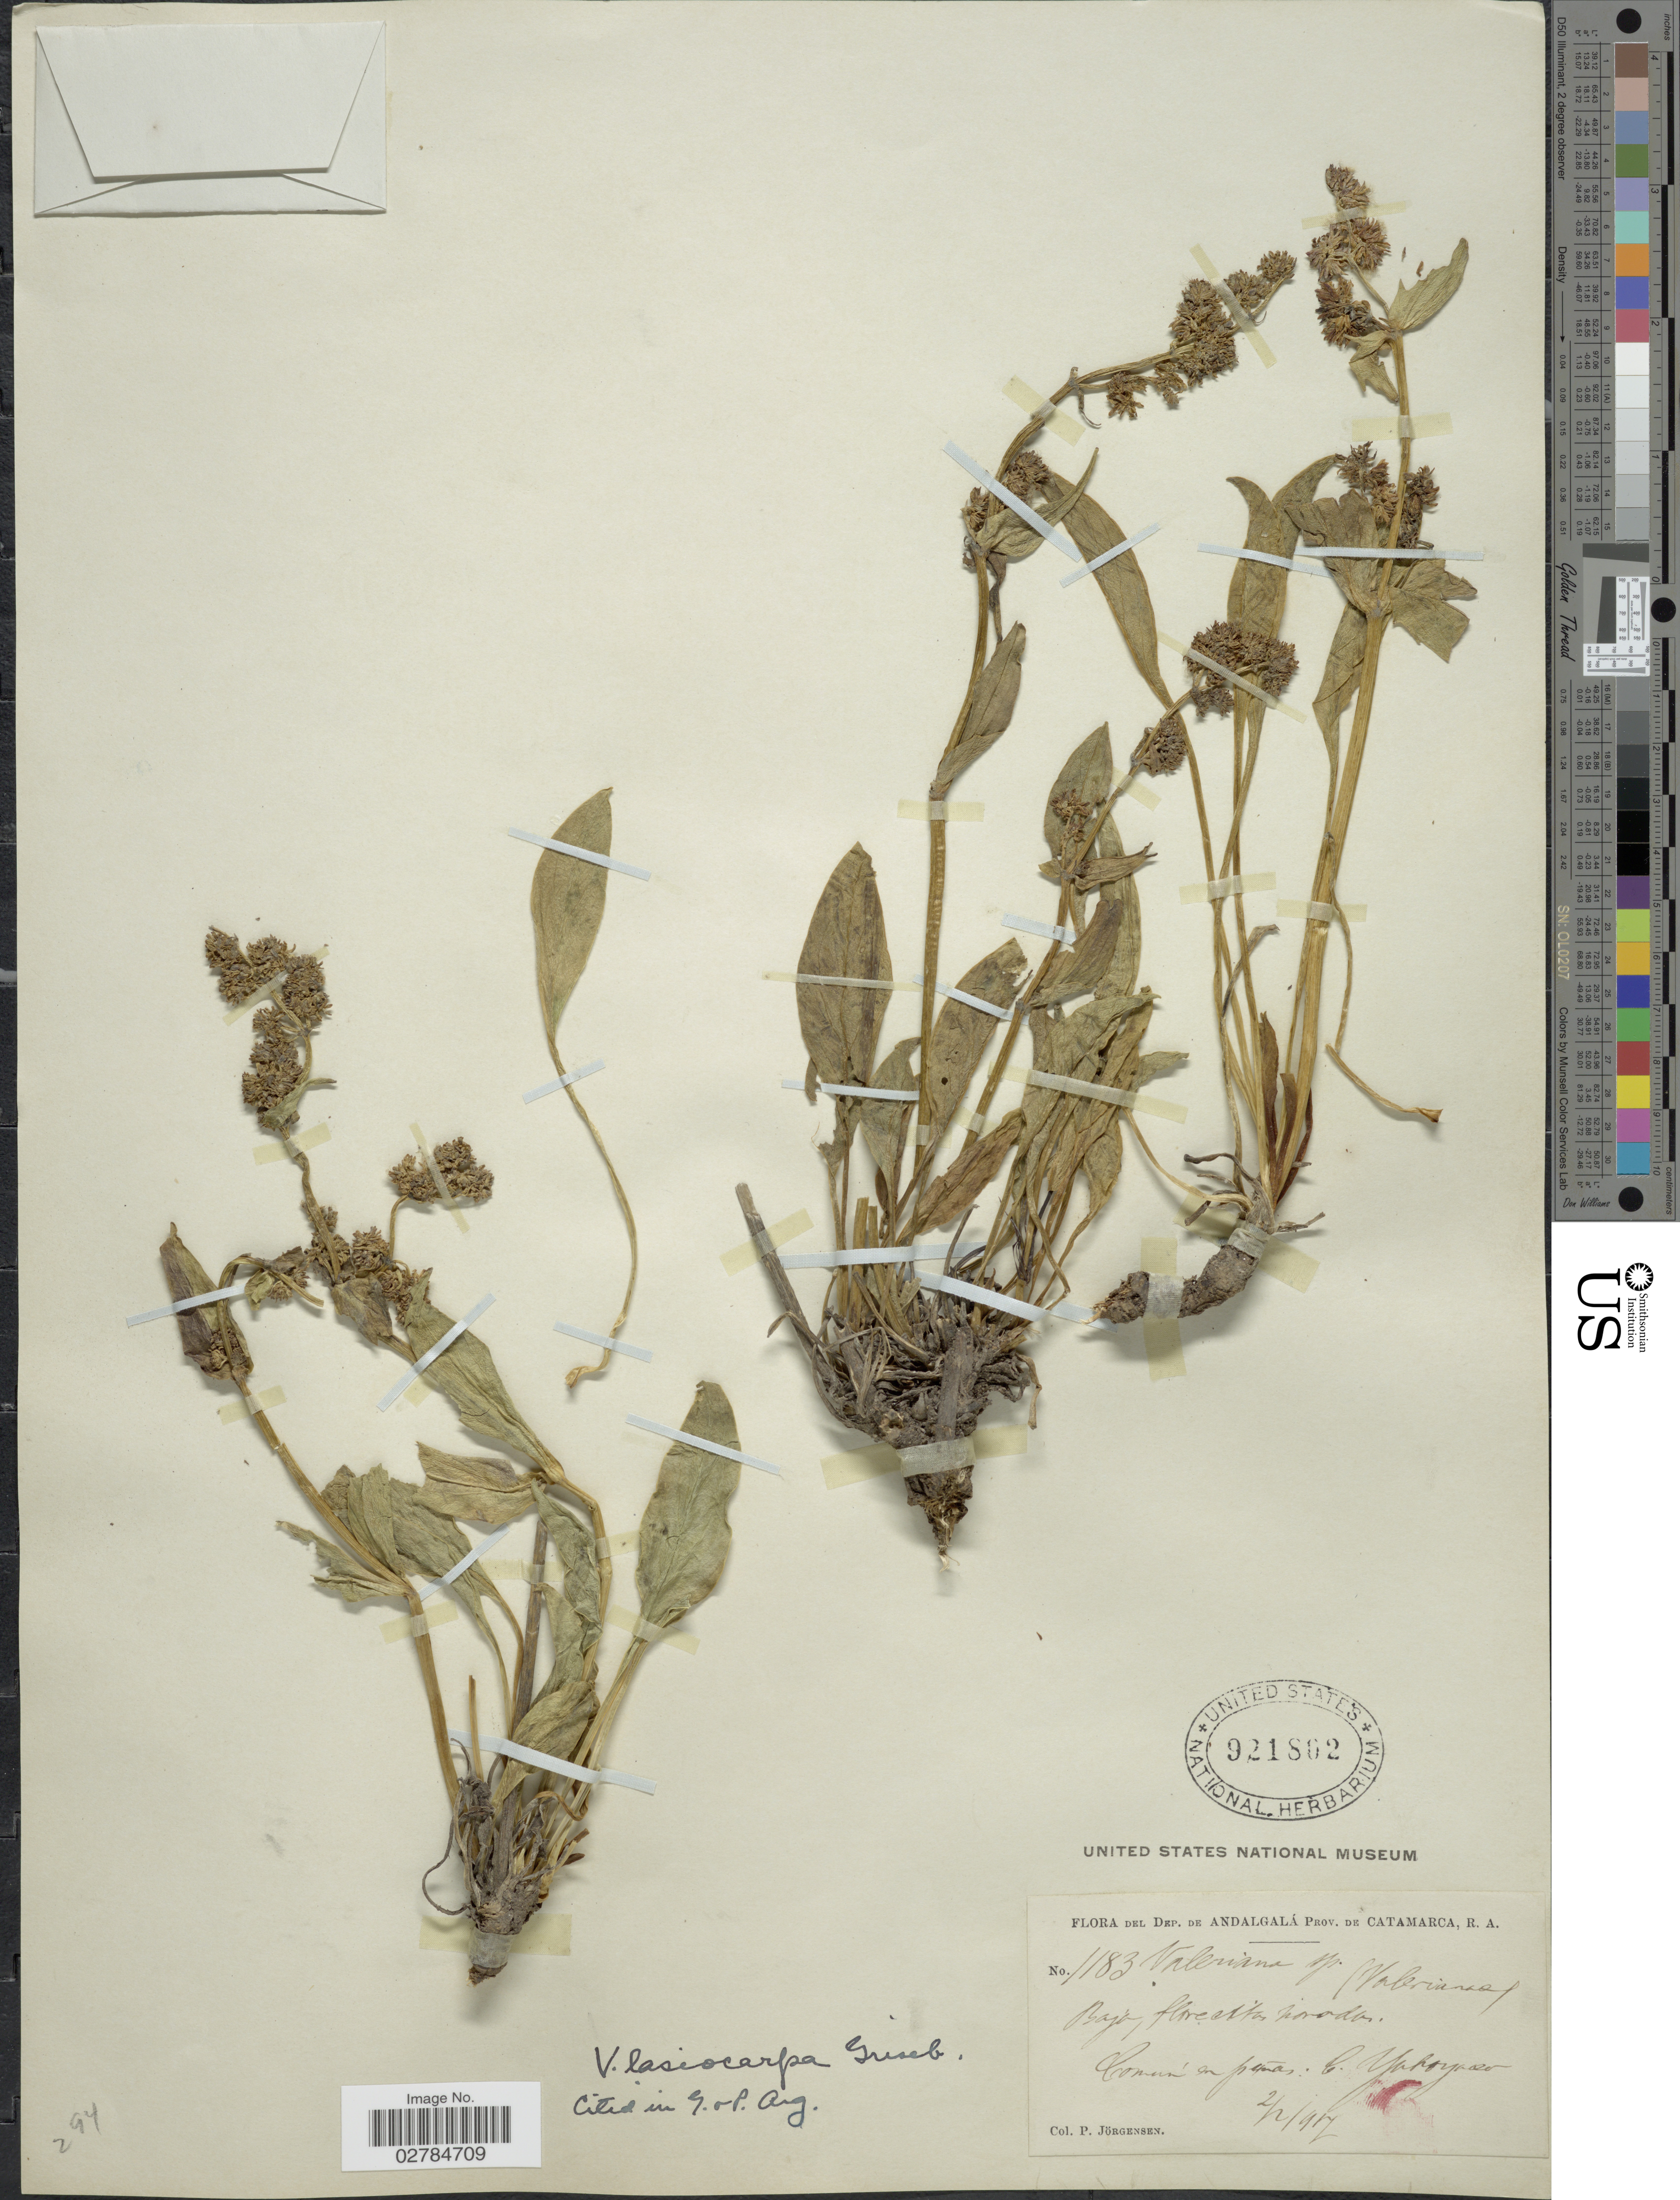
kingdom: Plantae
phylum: Tracheophyta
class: Magnoliopsida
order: Dipsacales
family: Caprifoliaceae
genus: Valeriana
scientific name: Valeriana lasiocarpa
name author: Griseb.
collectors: P. Jörgensen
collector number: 1183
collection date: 1917-02-02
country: Argentina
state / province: Catamarca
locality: Dep. de Andalgalá, Prov. de Catamarca. Común en peñas. C. Yakoyaso [interpreted].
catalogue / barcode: US 921802